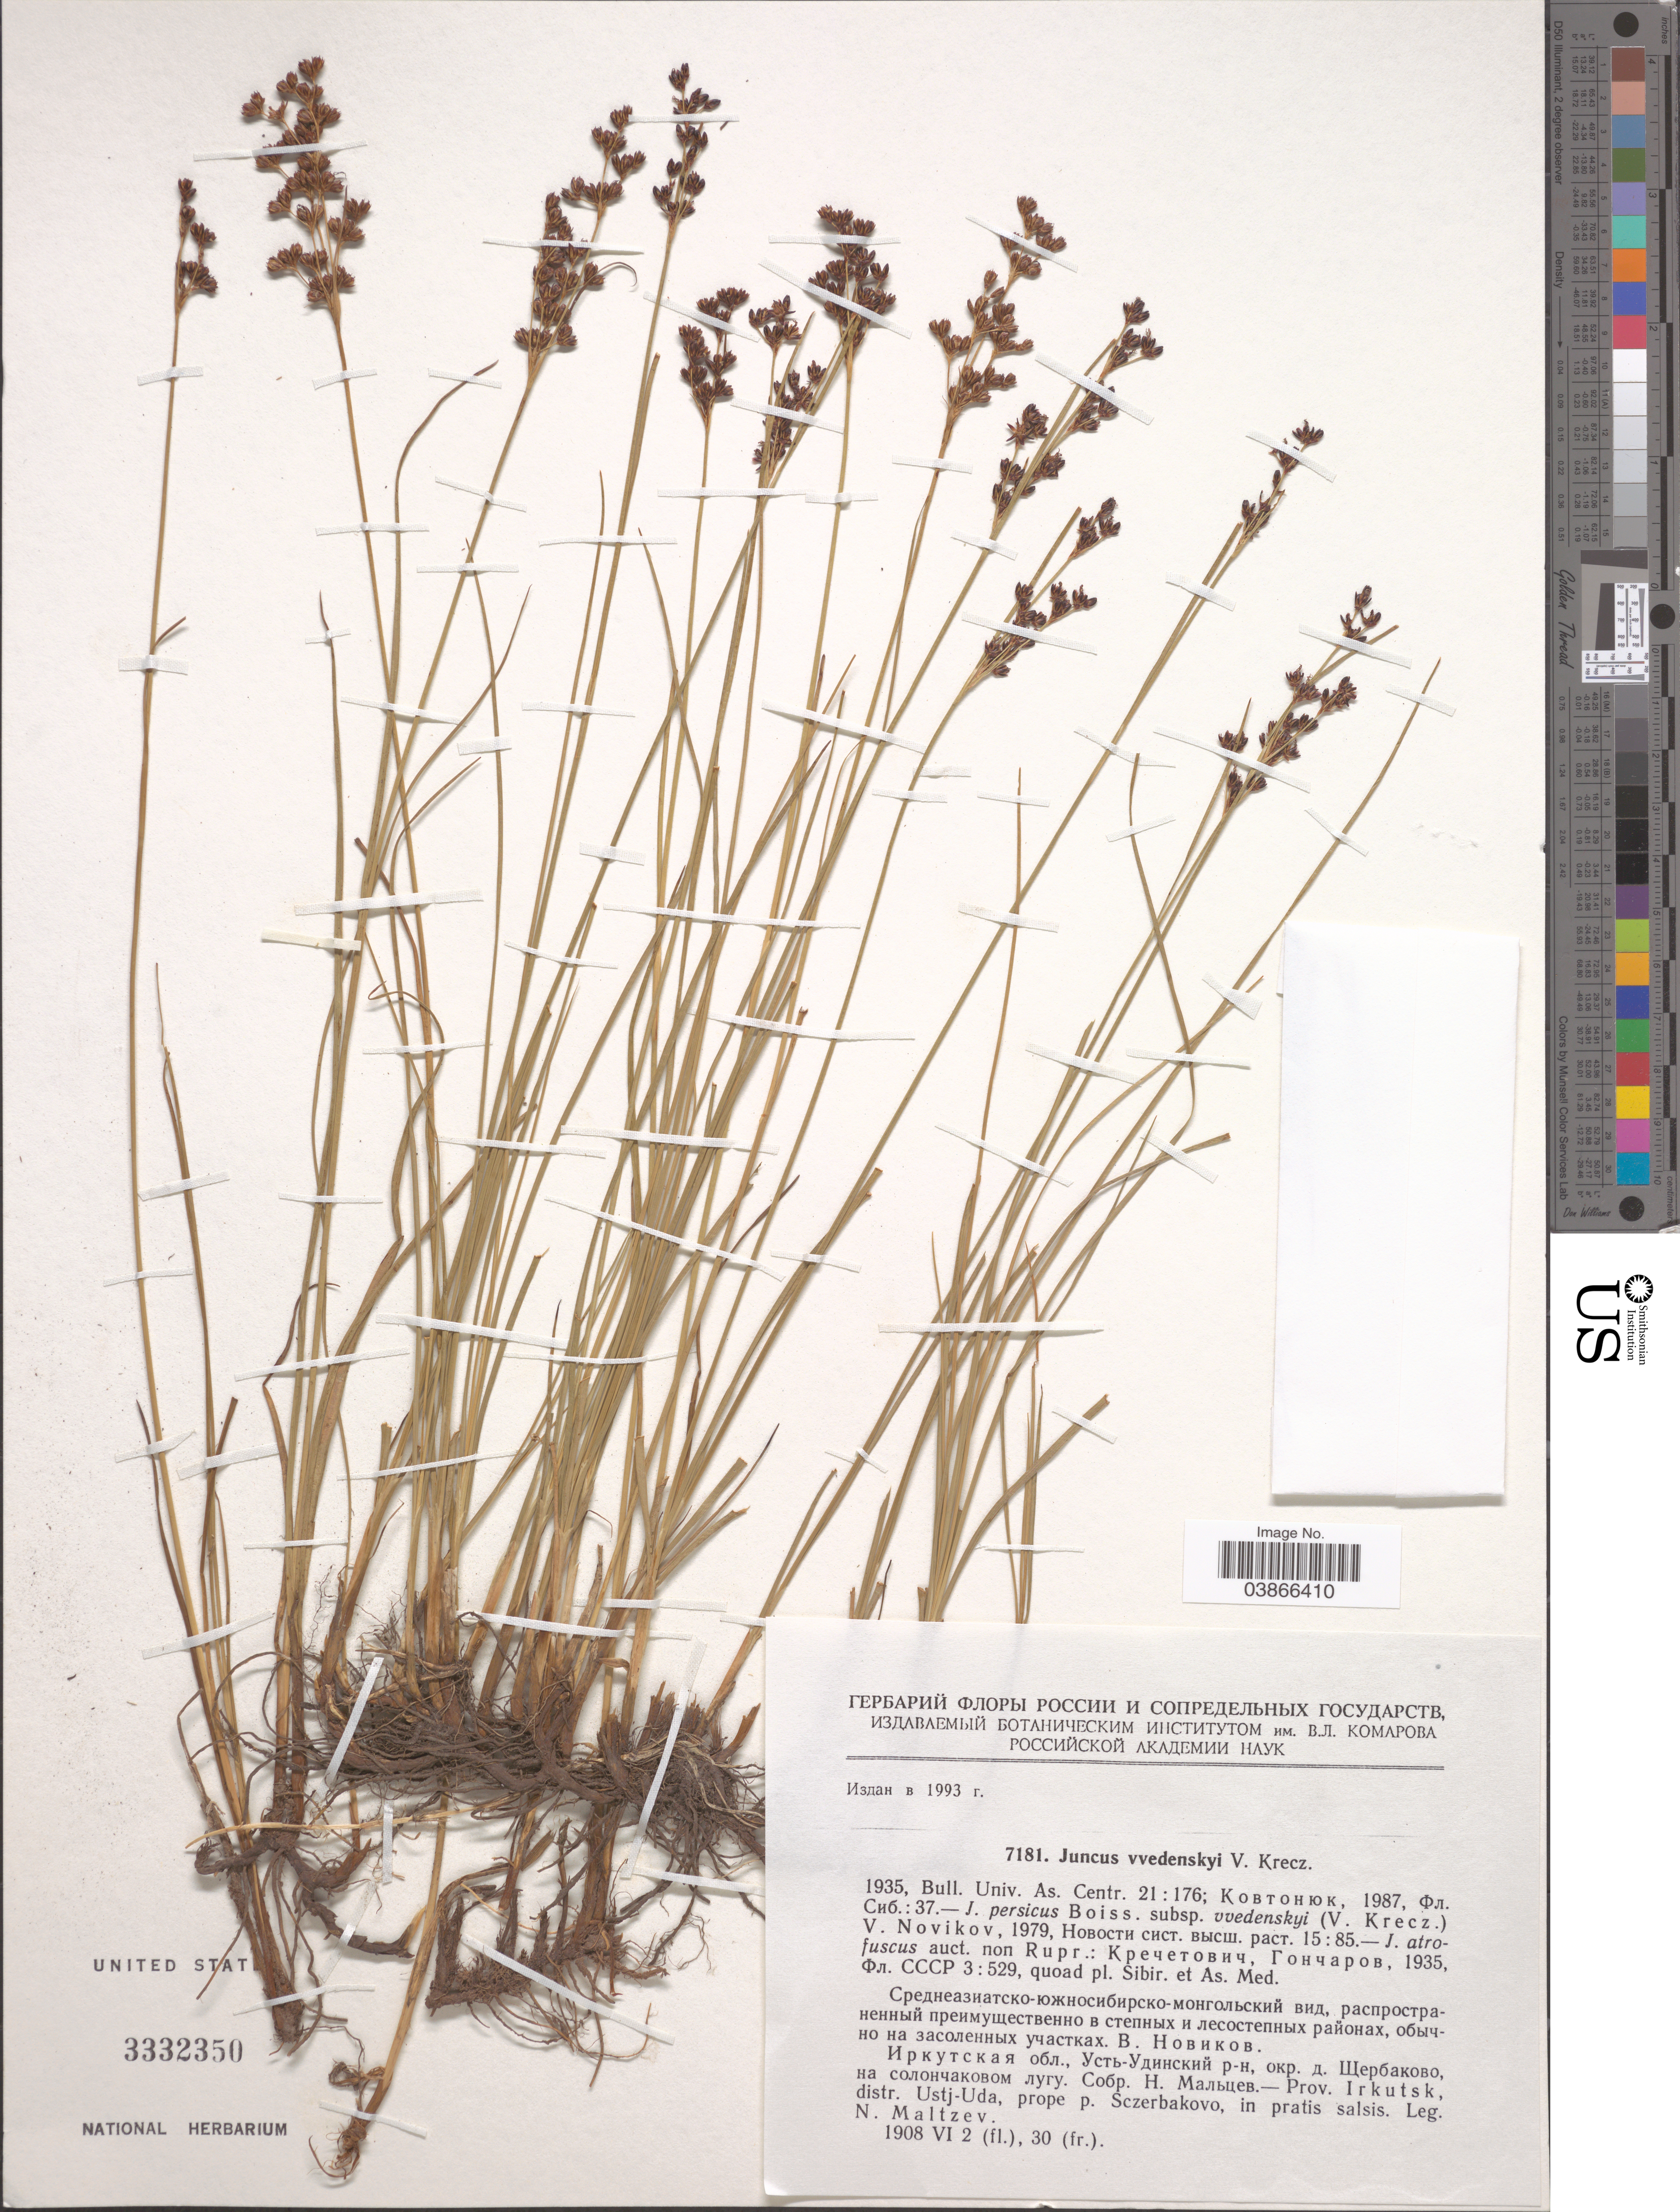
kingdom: Plantae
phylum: Tracheophyta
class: Liliopsida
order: Poales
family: Juncaceae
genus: Juncus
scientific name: Juncus vvedenskii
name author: V.I. Krecz.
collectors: N. Maltzev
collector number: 7181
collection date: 1908-06-02/1908-06-30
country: Russian Federation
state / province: Irkutsk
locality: Distr. Ustj-Uda, prope p. Sczerbakovo.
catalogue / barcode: US 3332350